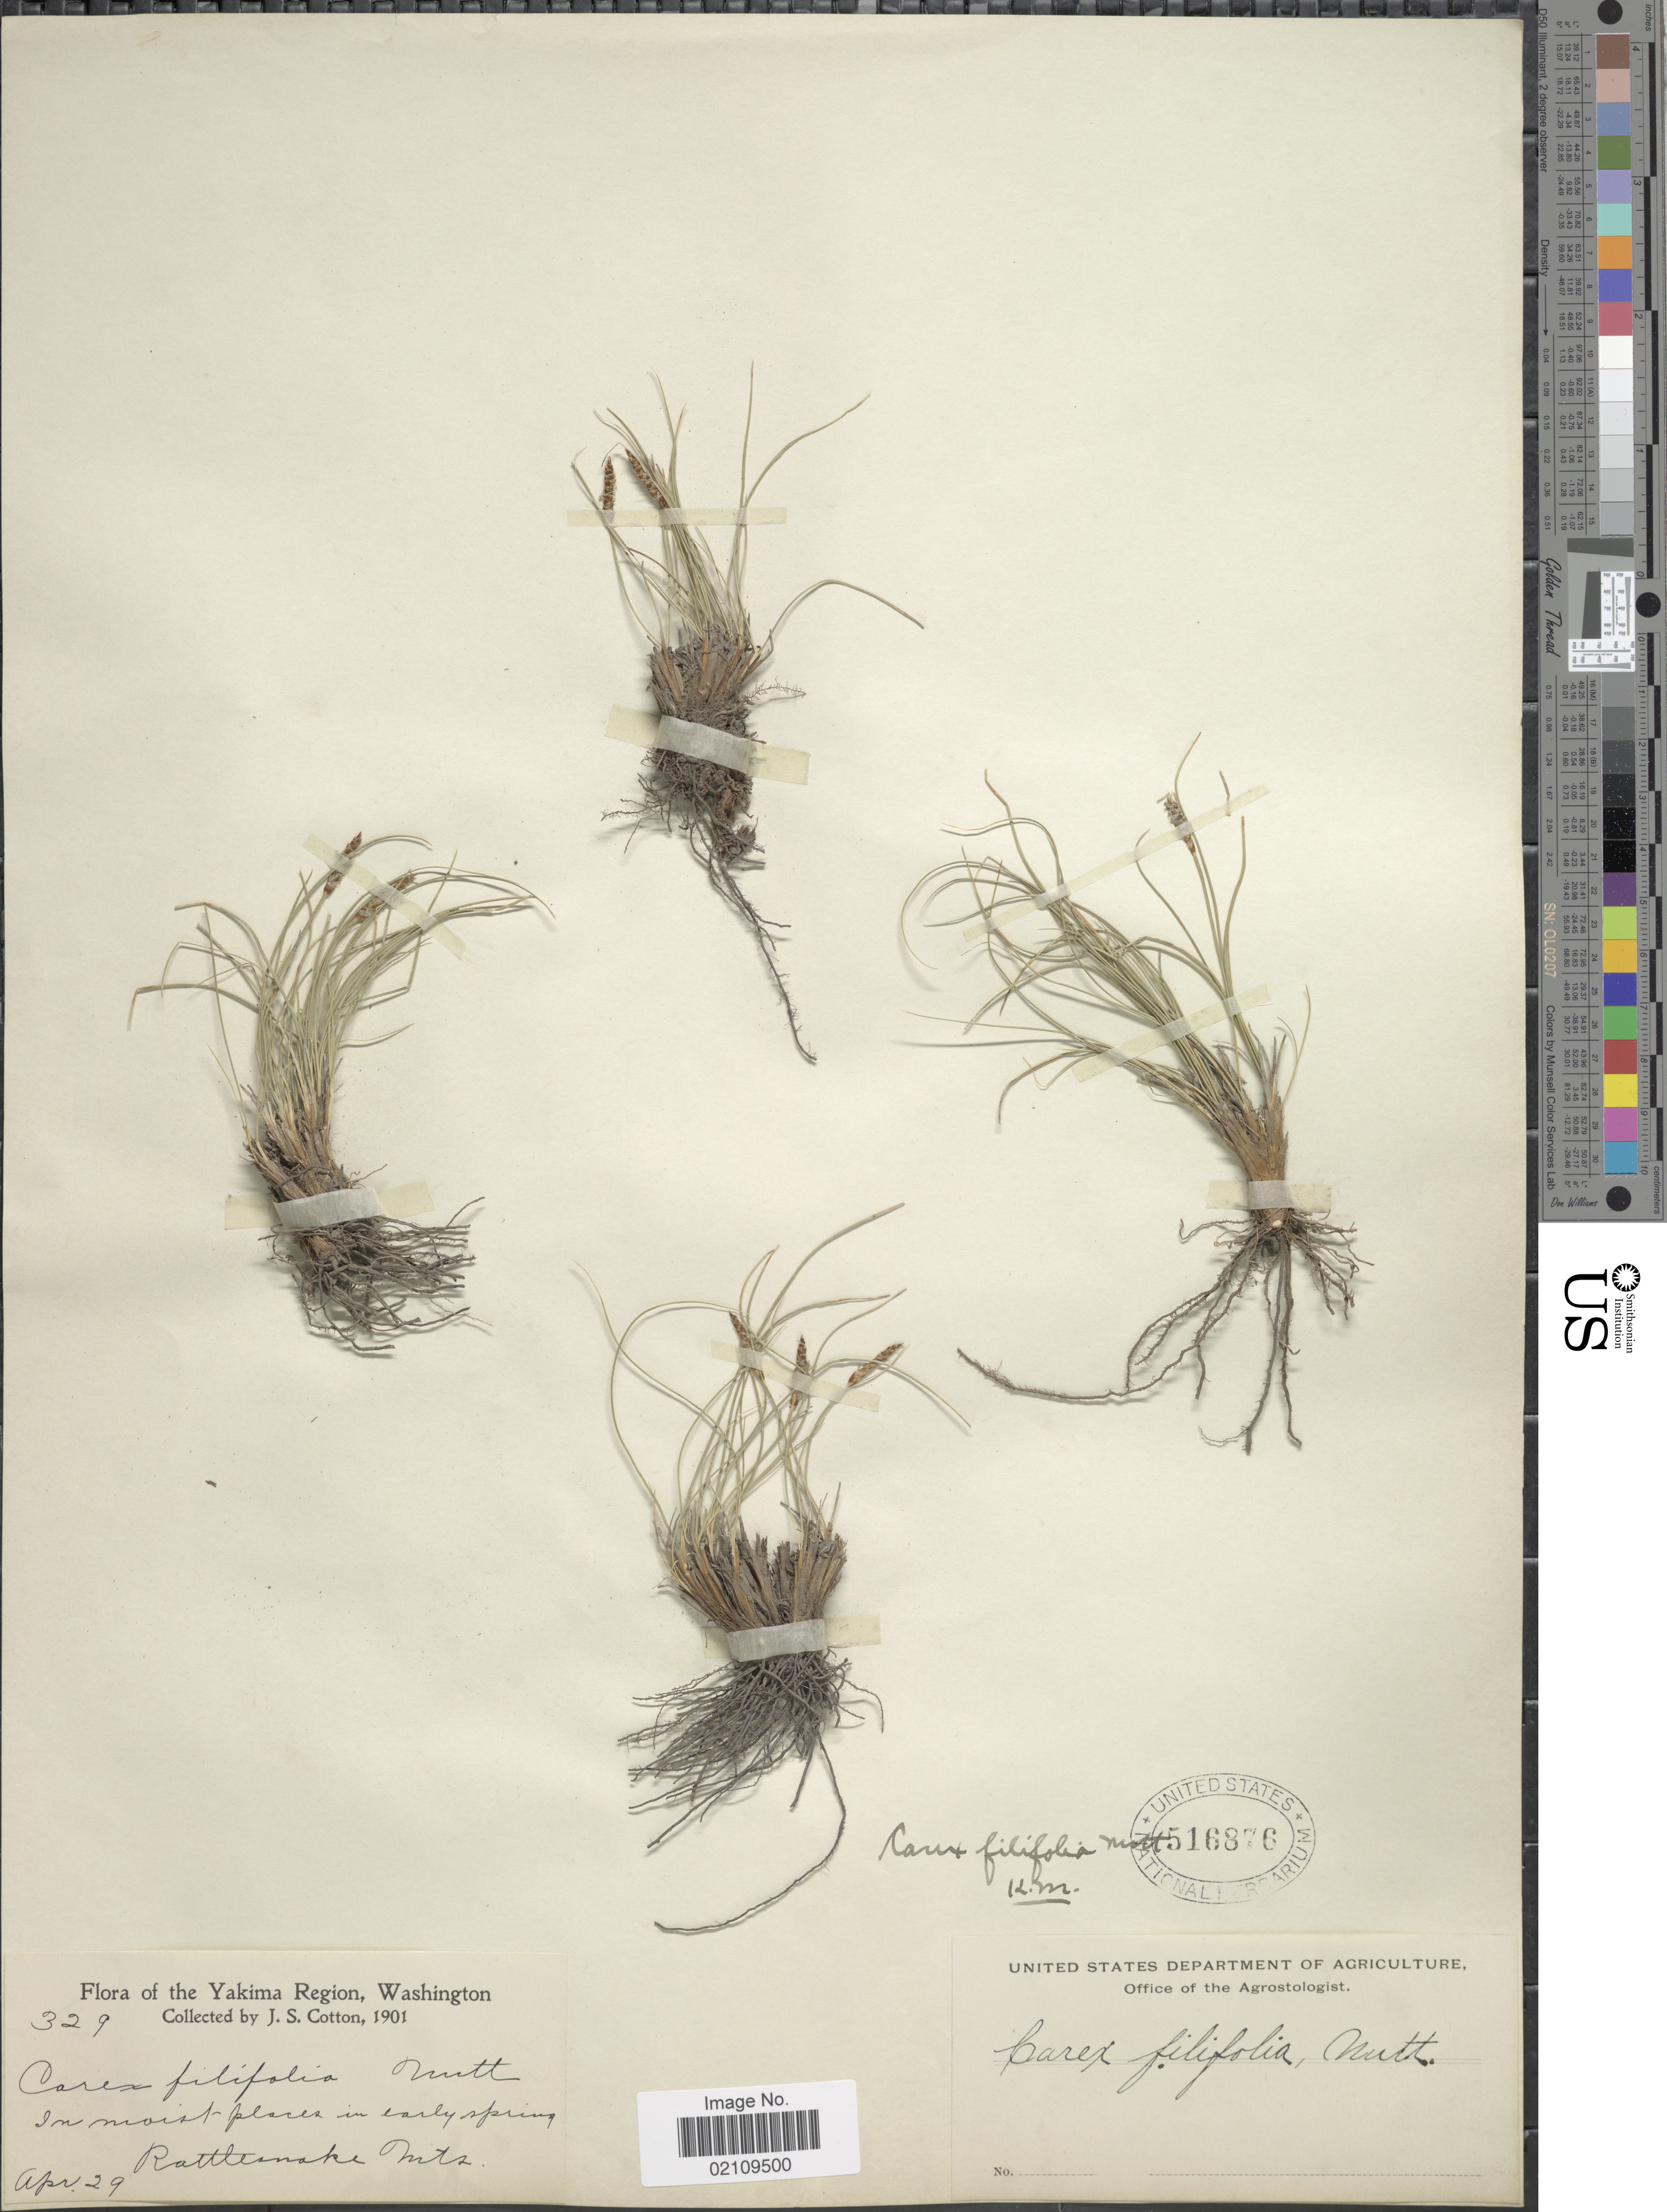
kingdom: Plantae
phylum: Tracheophyta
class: Liliopsida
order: Poales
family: Cyperaceae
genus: Carex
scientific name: Carex filifolia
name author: Nutt.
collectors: J. S. Cotton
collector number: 329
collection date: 1901-04-29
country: United States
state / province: Washington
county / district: Yakima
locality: The Yakima Region, In moist places in early spring, Rattlesnake Mts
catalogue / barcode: US 516876